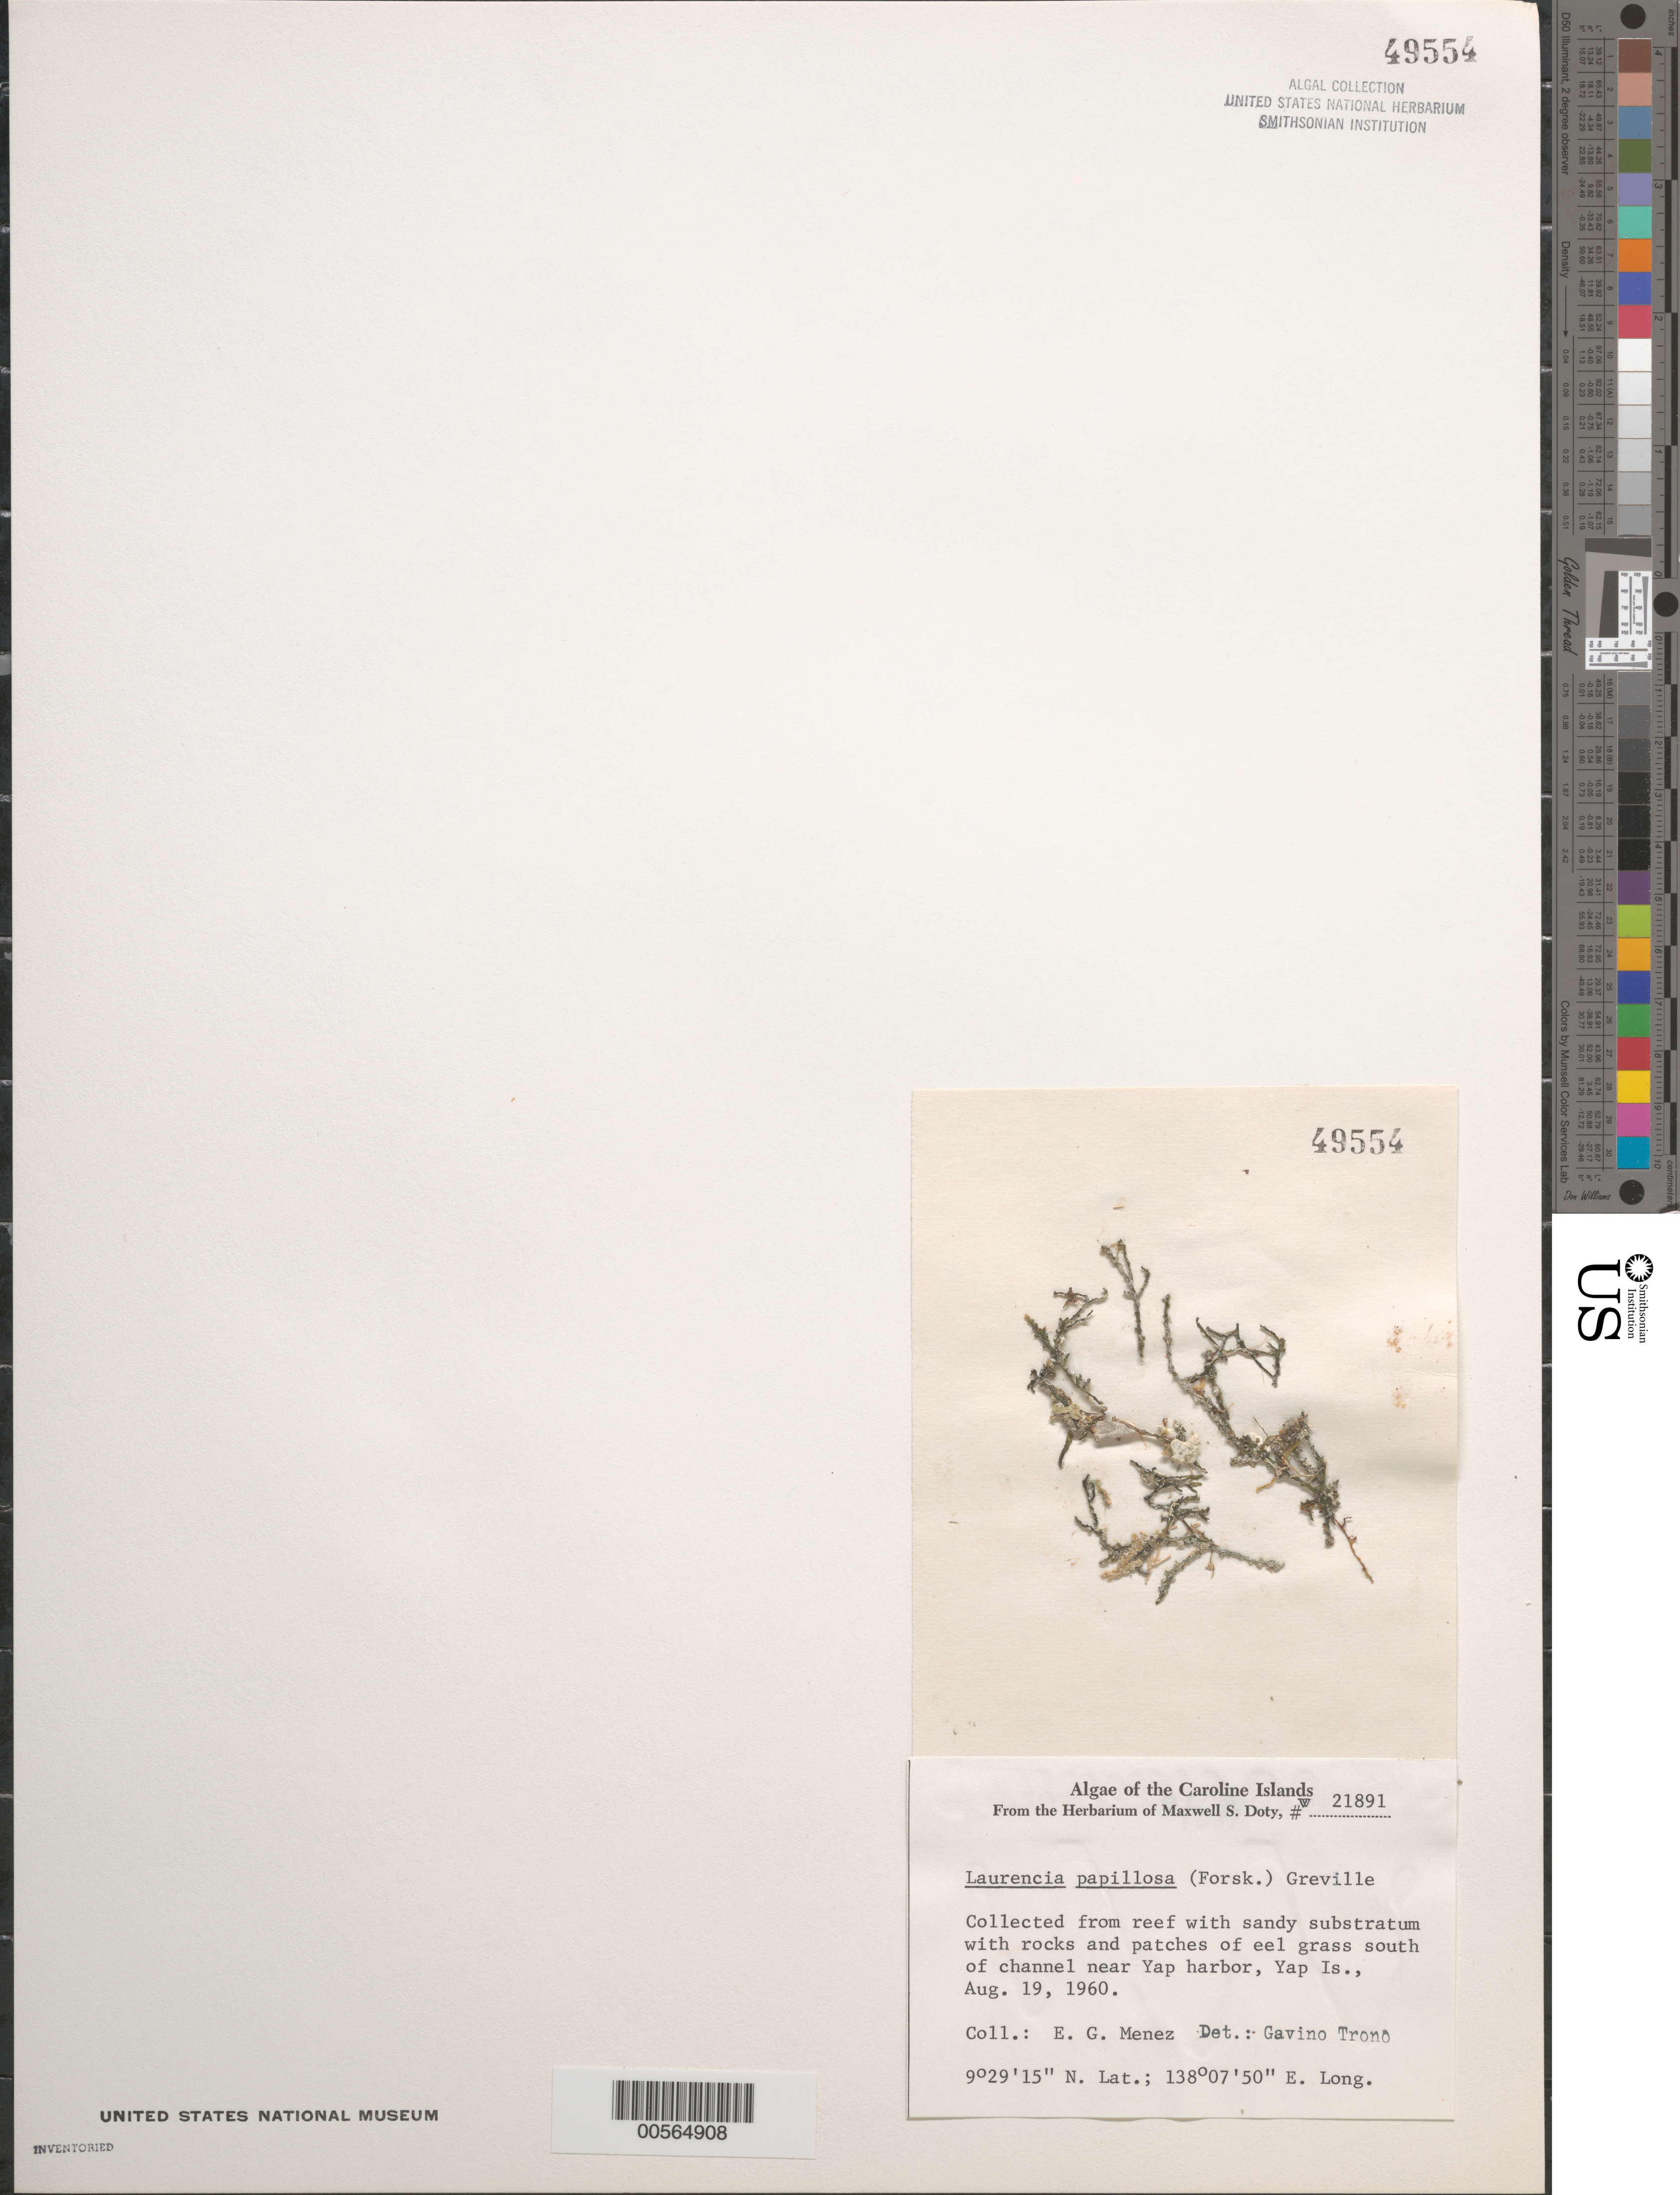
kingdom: Plantae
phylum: Rhodophyta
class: Florideophyceae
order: Ceramiales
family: Rhodomelaceae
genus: Palisada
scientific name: Palisada perforata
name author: (Bory) K.W. Nam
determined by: Algae name updating Project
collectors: Meñez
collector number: MSD 21891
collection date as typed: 19 Aug 1960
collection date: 1960-08-19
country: Micronesia, Federated States of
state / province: Yap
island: Yap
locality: South of channel near Yap Harbor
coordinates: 9 29' 15" N. Lat., 138 07' 50" E. Long.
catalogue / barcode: US 49554